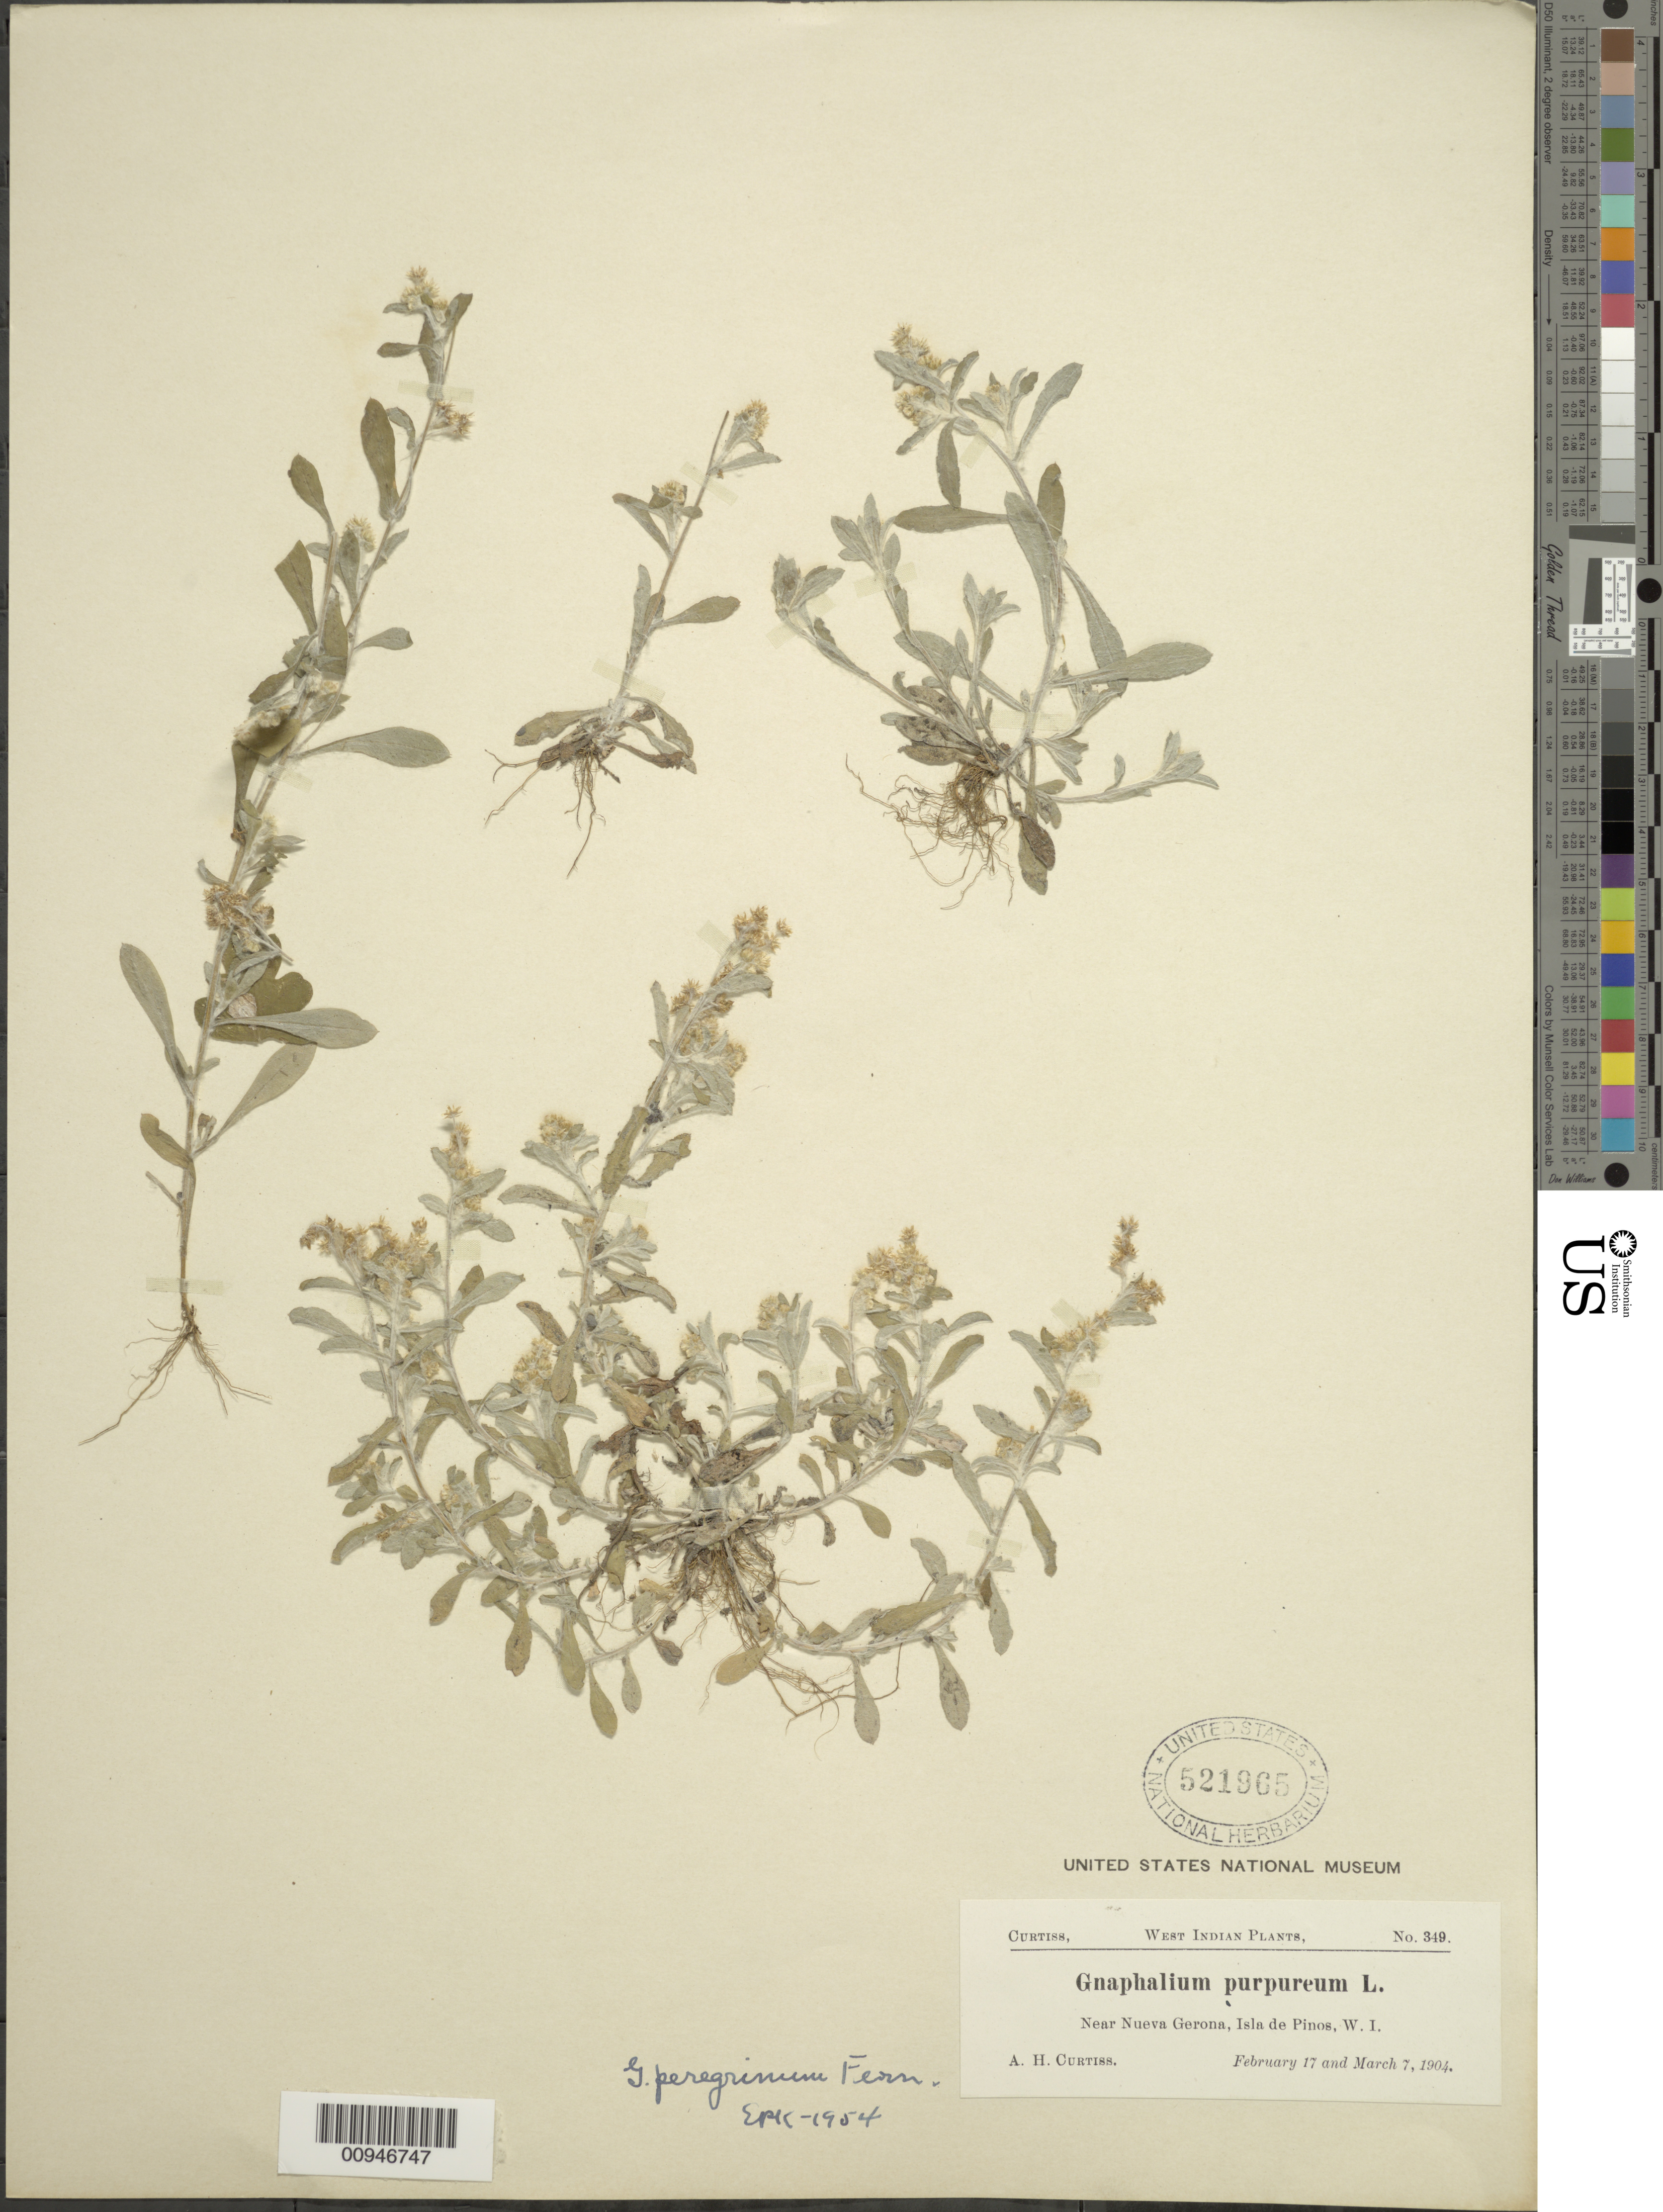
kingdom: Plantae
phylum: Tracheophyta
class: Magnoliopsida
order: Asterales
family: Asteraceae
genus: Helichrysum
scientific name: Helichrysum indicum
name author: (L.) Grierson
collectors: A. H. Curtiss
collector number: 349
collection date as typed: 17 Feb 1904 and 07 Mar 1904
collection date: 1904-02-17,1904-03-07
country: Cuba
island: Isla de la Juventud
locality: Isle of Pines, Near Nueva Gerona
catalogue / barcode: US 521965